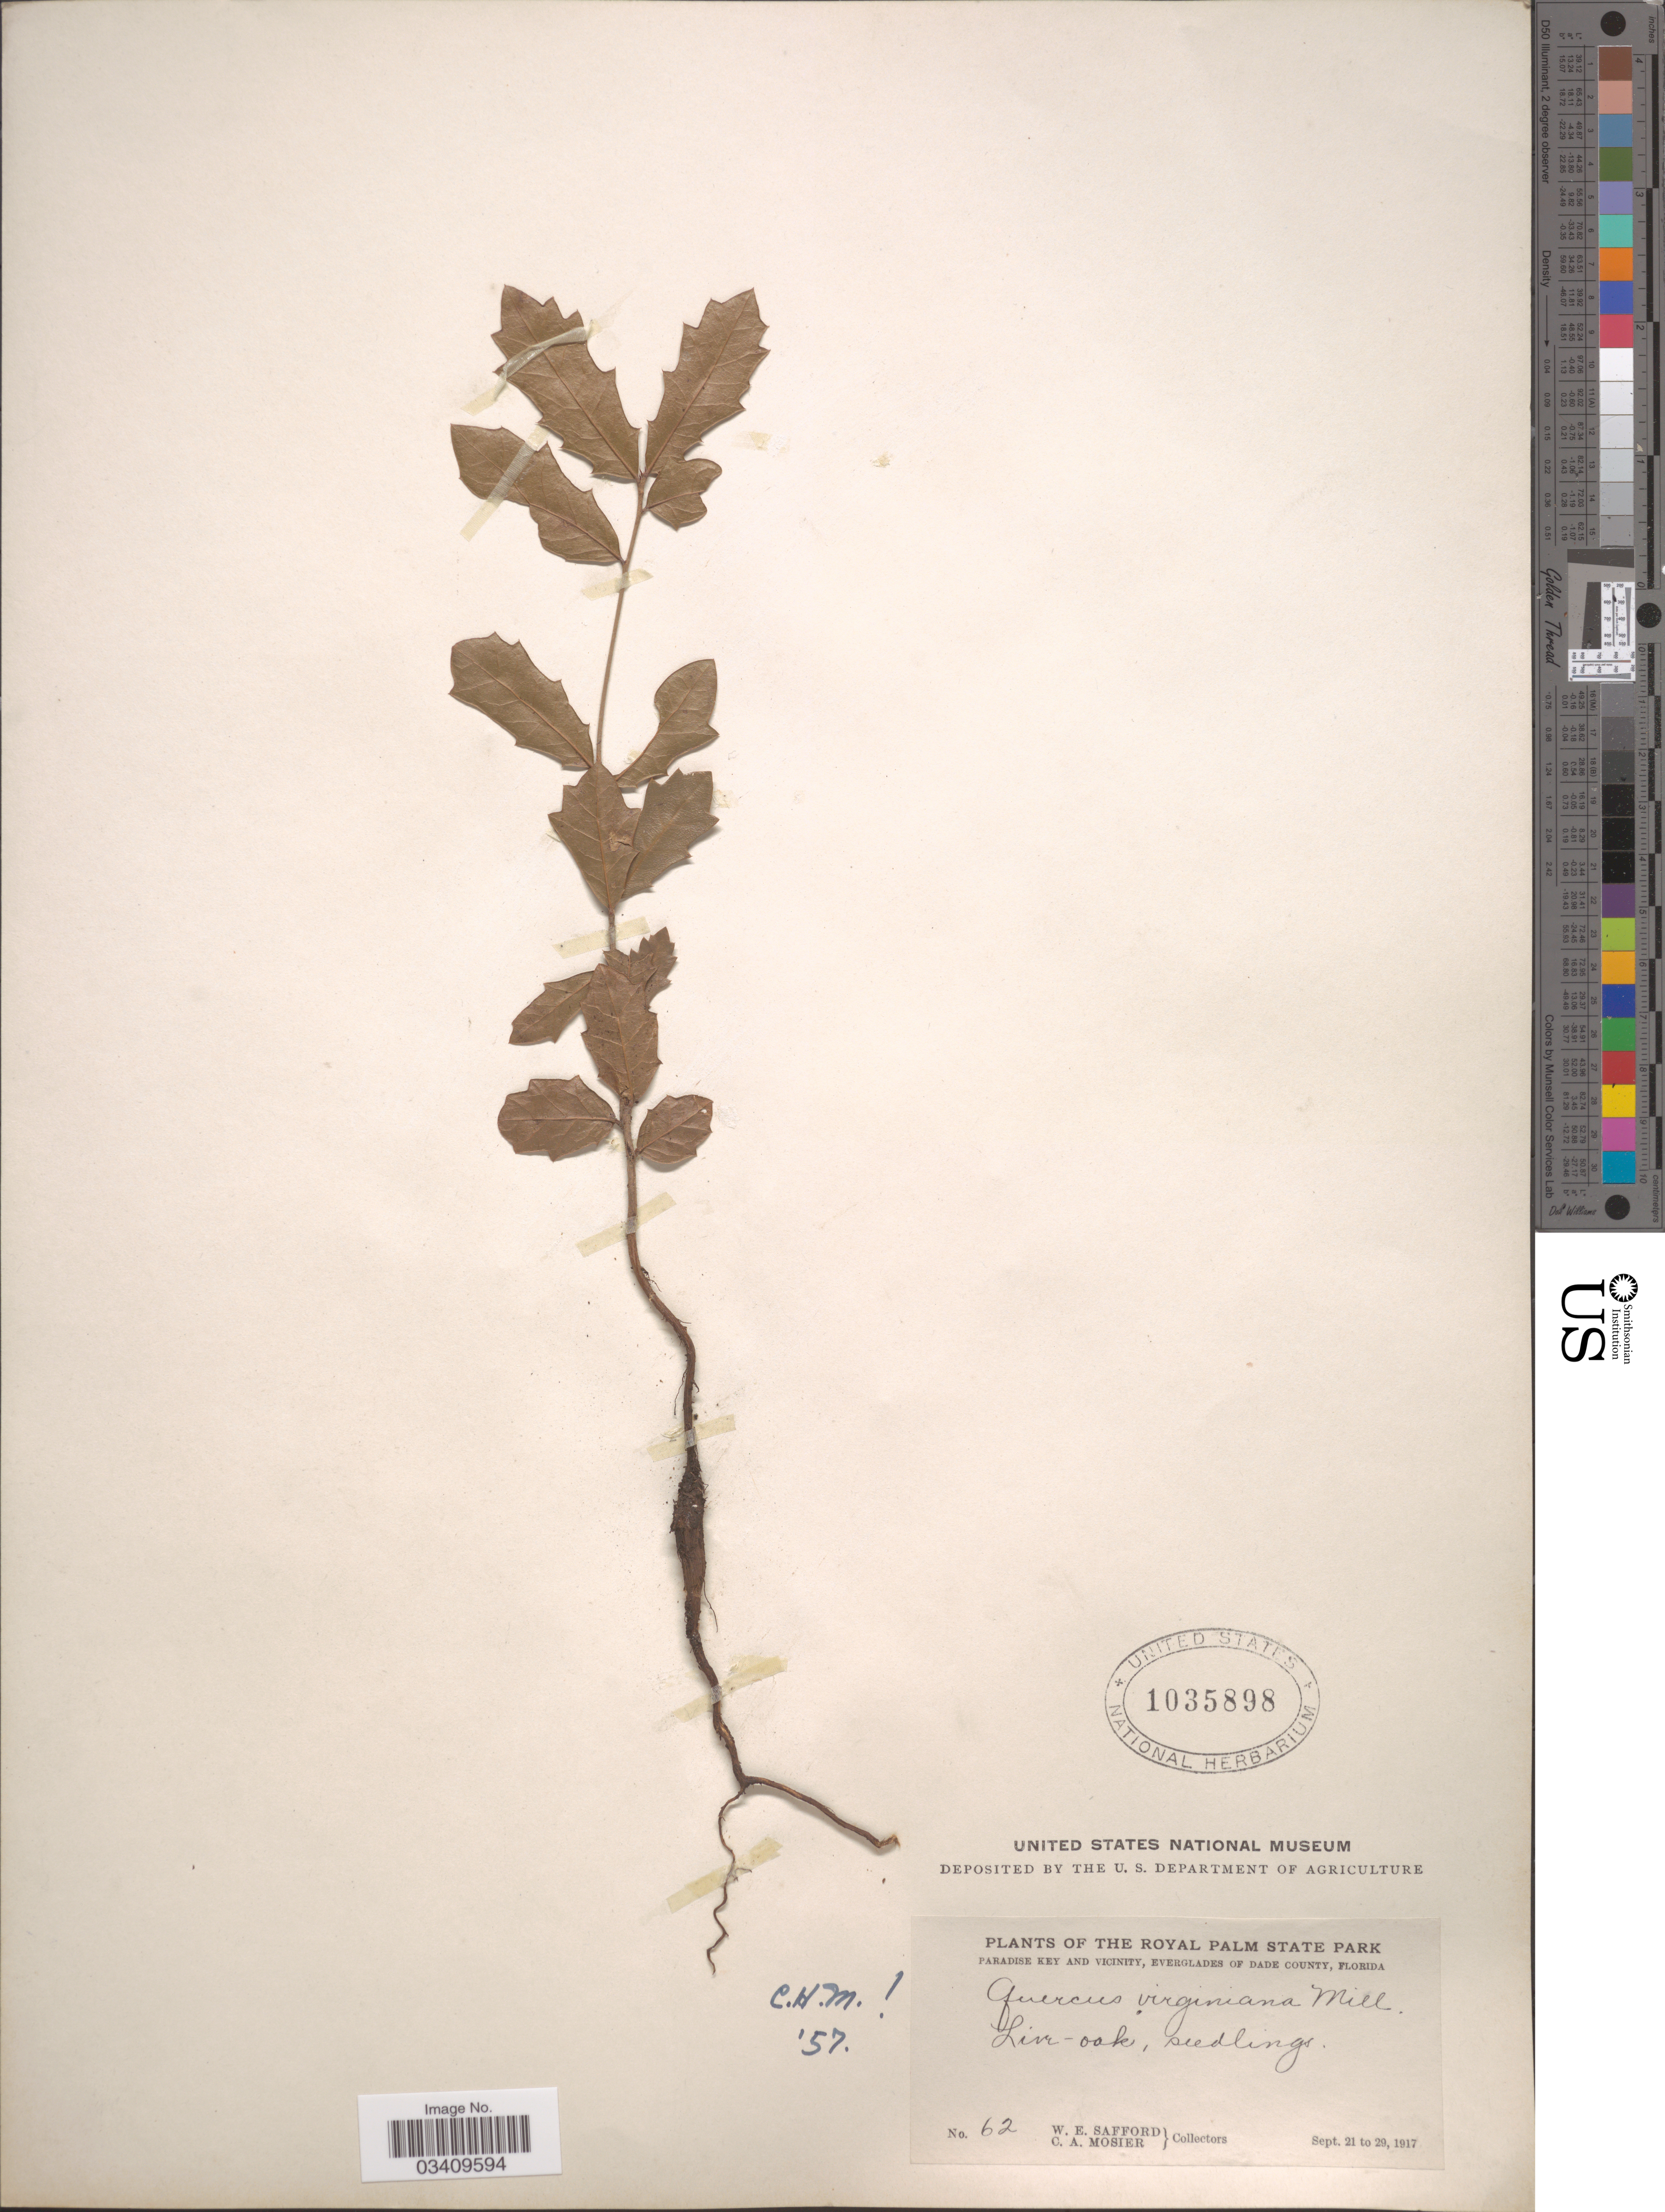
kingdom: Plantae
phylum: Tracheophyta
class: Magnoliopsida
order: Fagales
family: Fagaceae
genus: Quercus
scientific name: Quercus virginiana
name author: Mill.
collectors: W. E. Safford & C. A. Mosier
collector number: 62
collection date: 1917-09-21/1917-09-29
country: United States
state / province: Florida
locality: The Royal Palm State Park. Paradise Key and vicinity, Everglades of Dade County.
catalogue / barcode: US 1035898